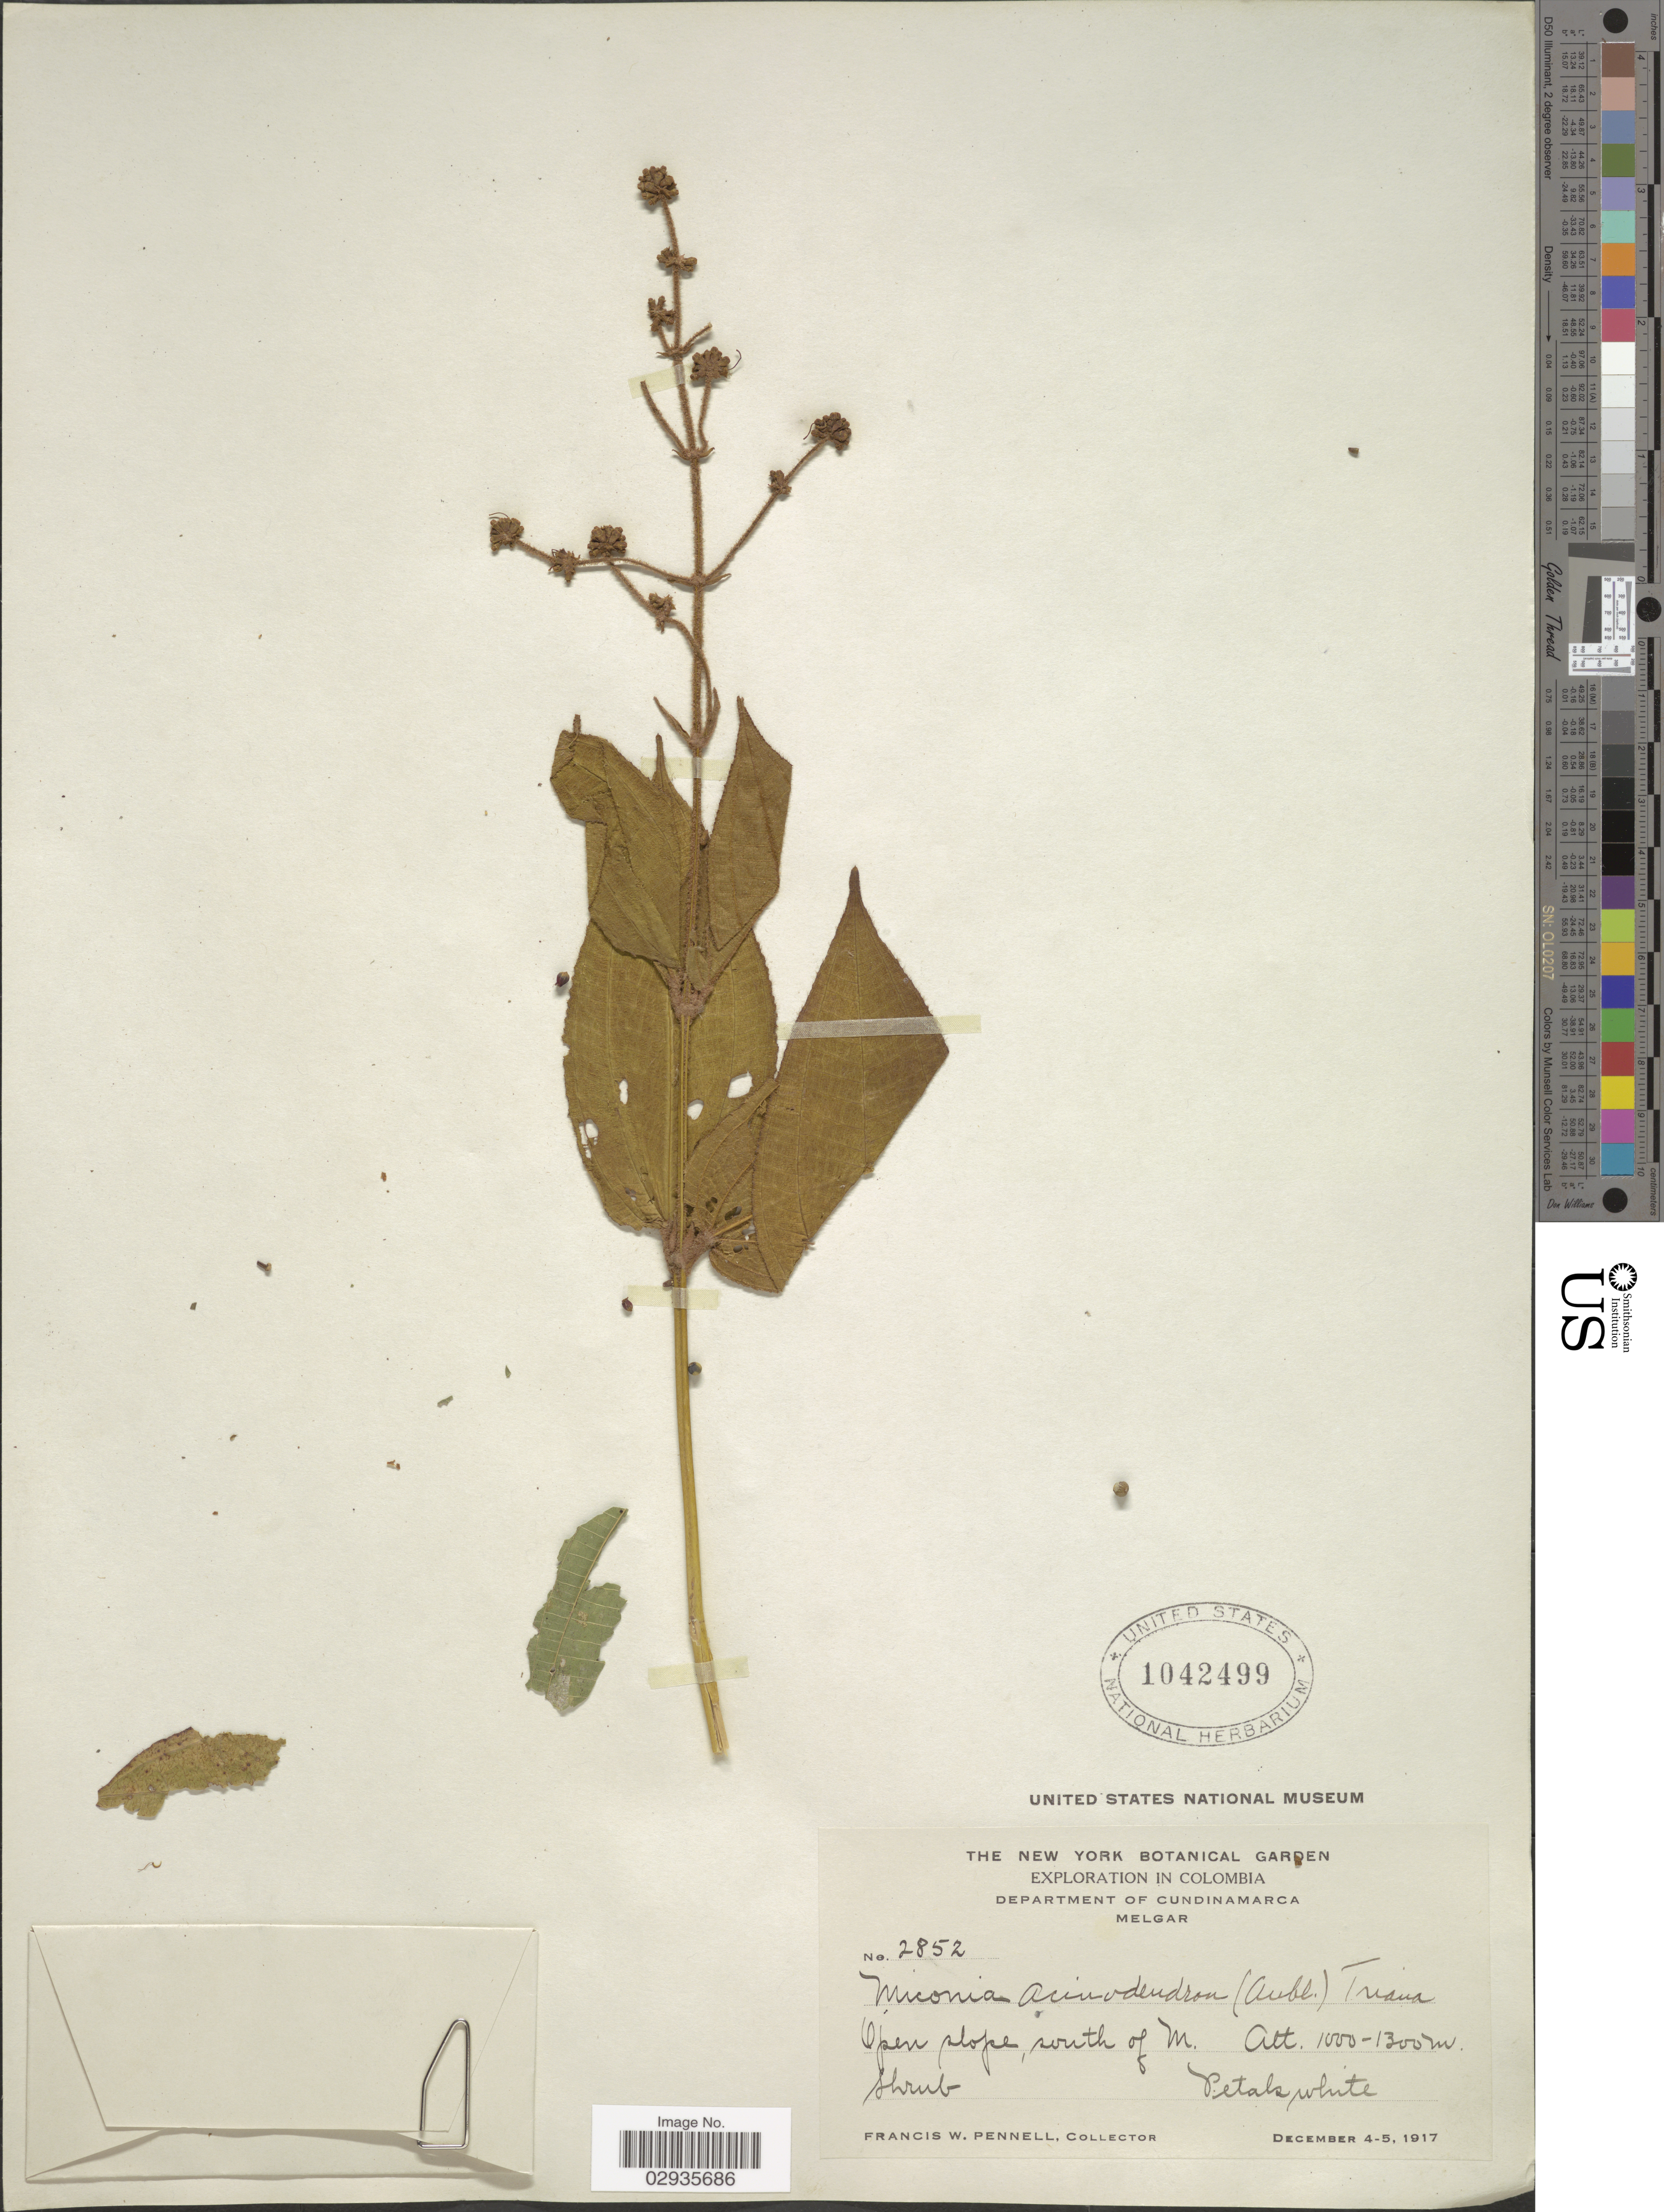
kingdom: Plantae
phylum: Tracheophyta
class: Magnoliopsida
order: Myrtales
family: Melastomataceae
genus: Miconia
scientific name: Miconia acinodendron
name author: (L.) Sweet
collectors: F. W. Pennell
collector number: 2852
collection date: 1917-12-04/1917-12-05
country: Colombia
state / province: Cundinamarca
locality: Department of Cundinamarca. Melgar. South of M.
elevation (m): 1000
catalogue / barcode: US 1042499